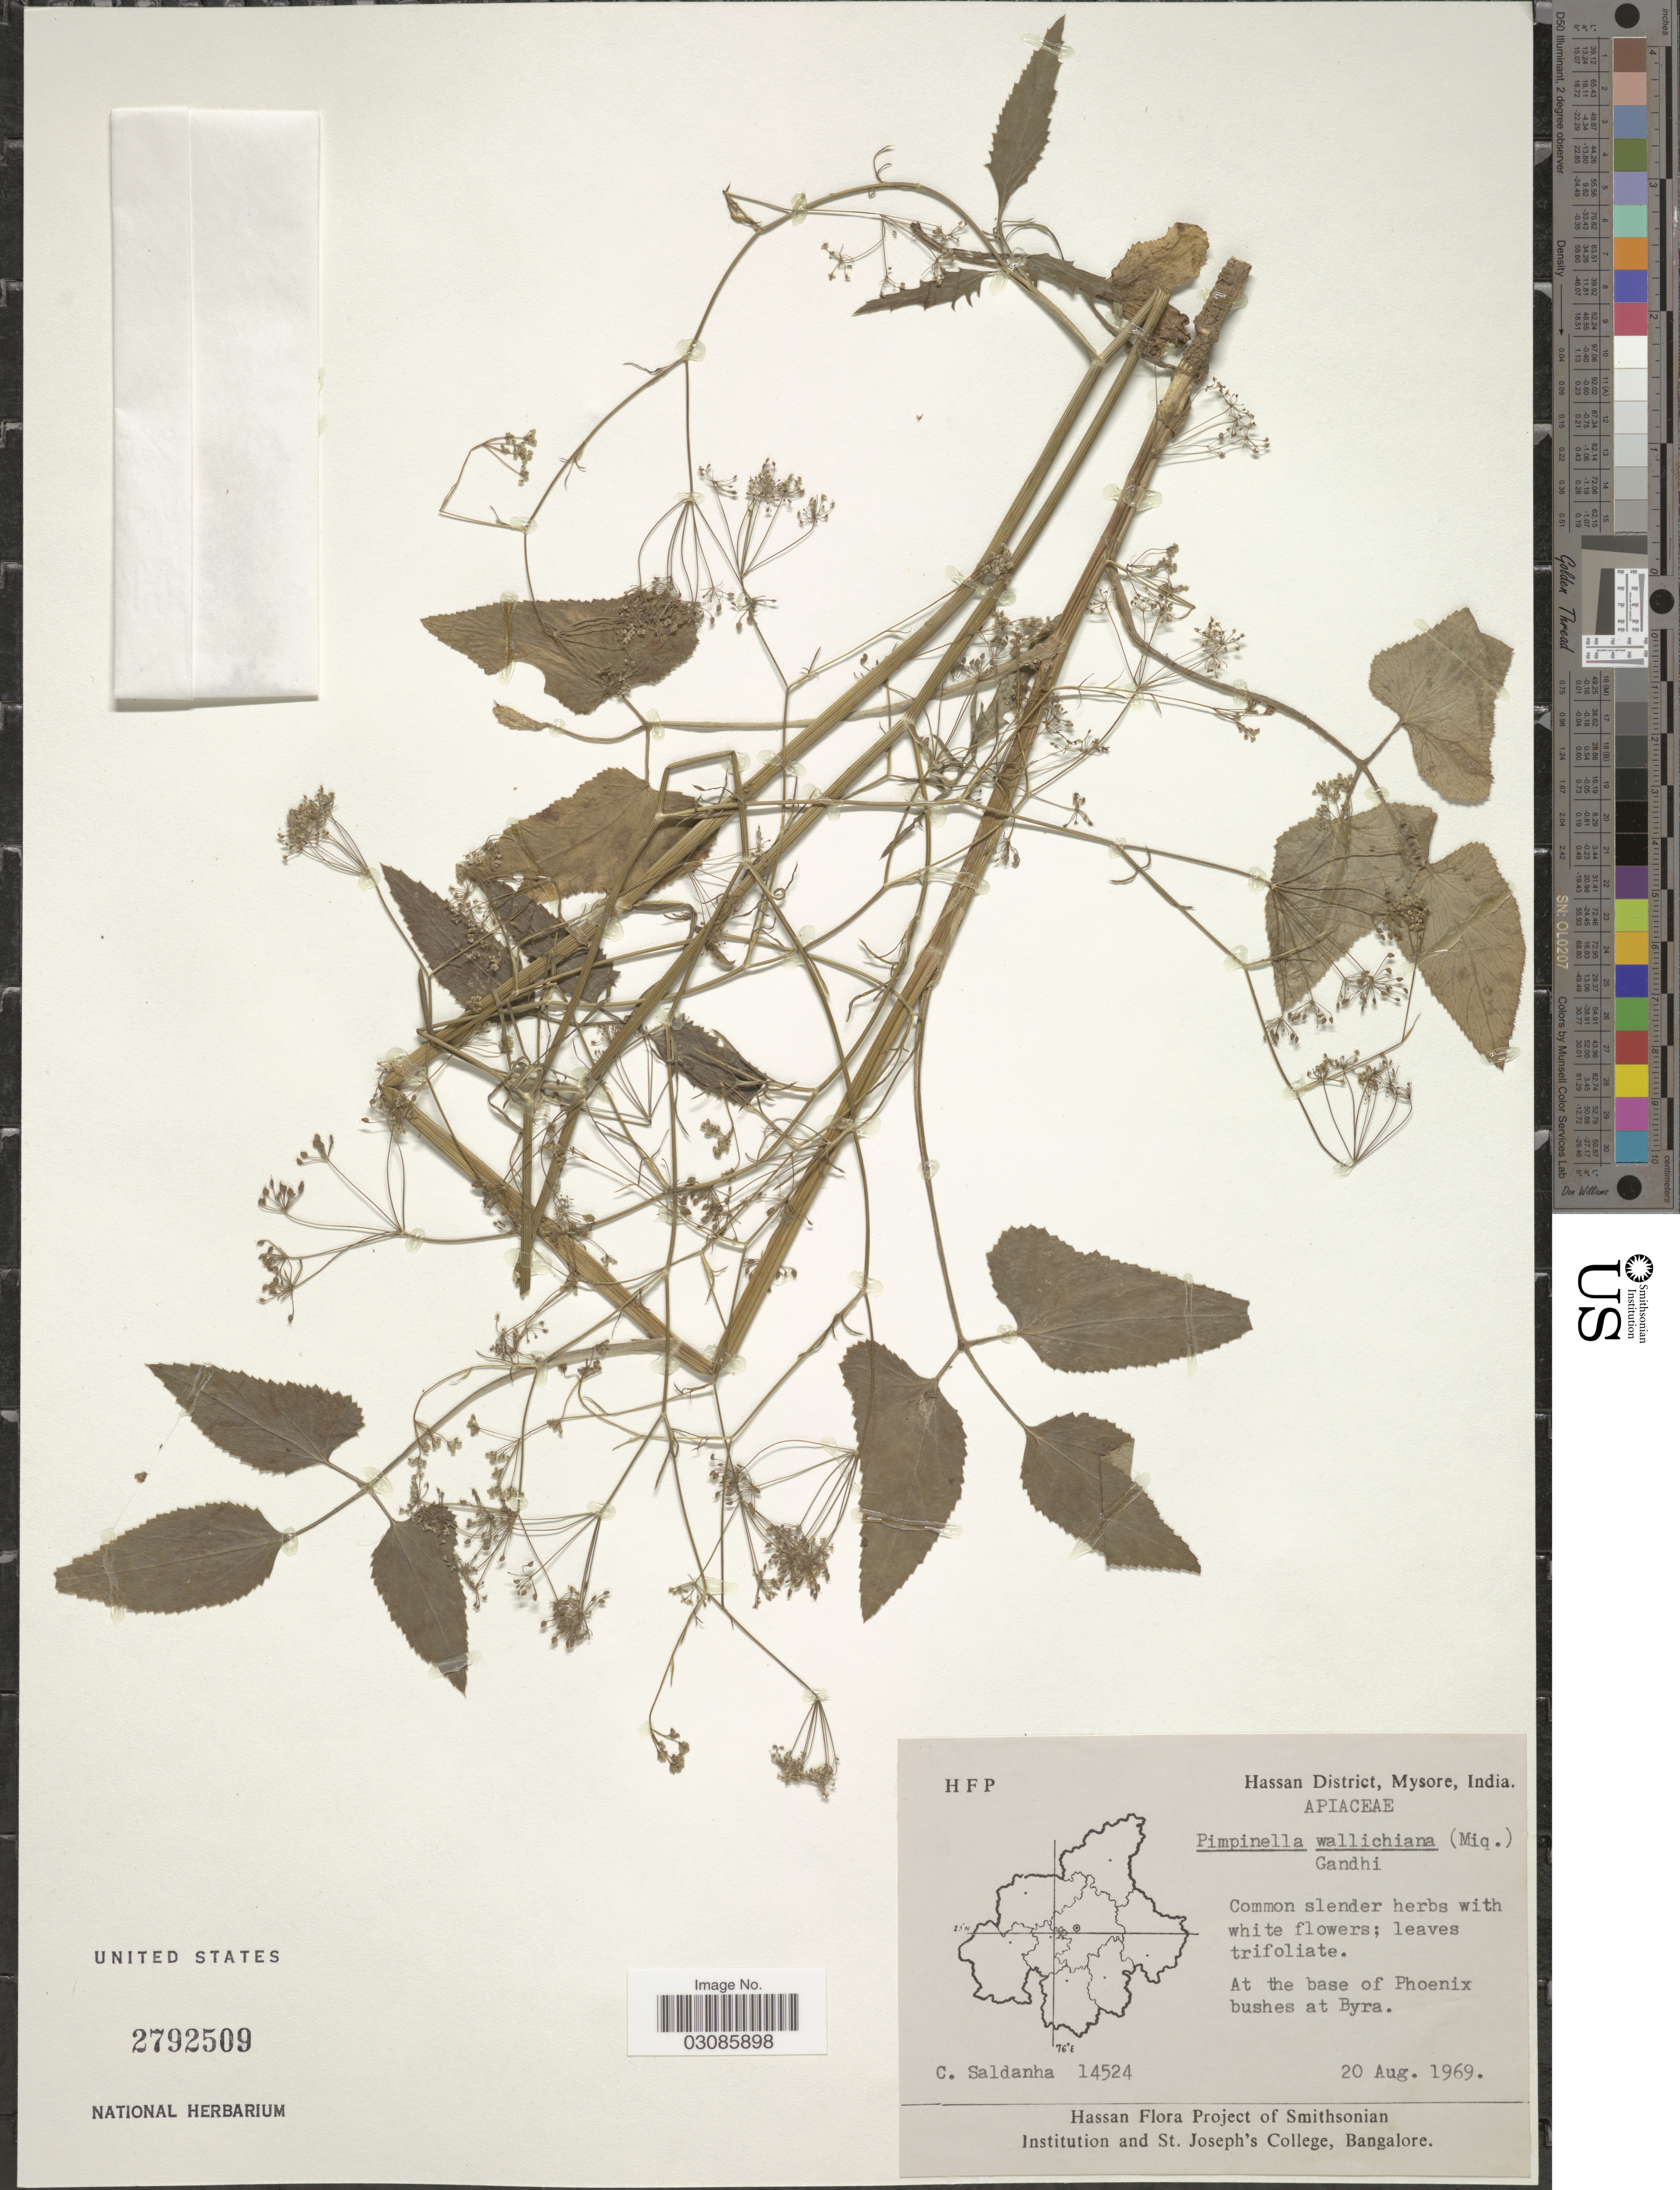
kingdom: Plantae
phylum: Tracheophyta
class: Magnoliopsida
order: Apiales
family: Apiaceae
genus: Pimpinella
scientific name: Pimpinella wallichiana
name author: (Miq.) Gandhi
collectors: C. Saldanha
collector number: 14524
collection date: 1969-08-20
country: India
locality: Hassan District, Mysore, At the base of Phoenix bushes at Byra.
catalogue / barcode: US 2792509